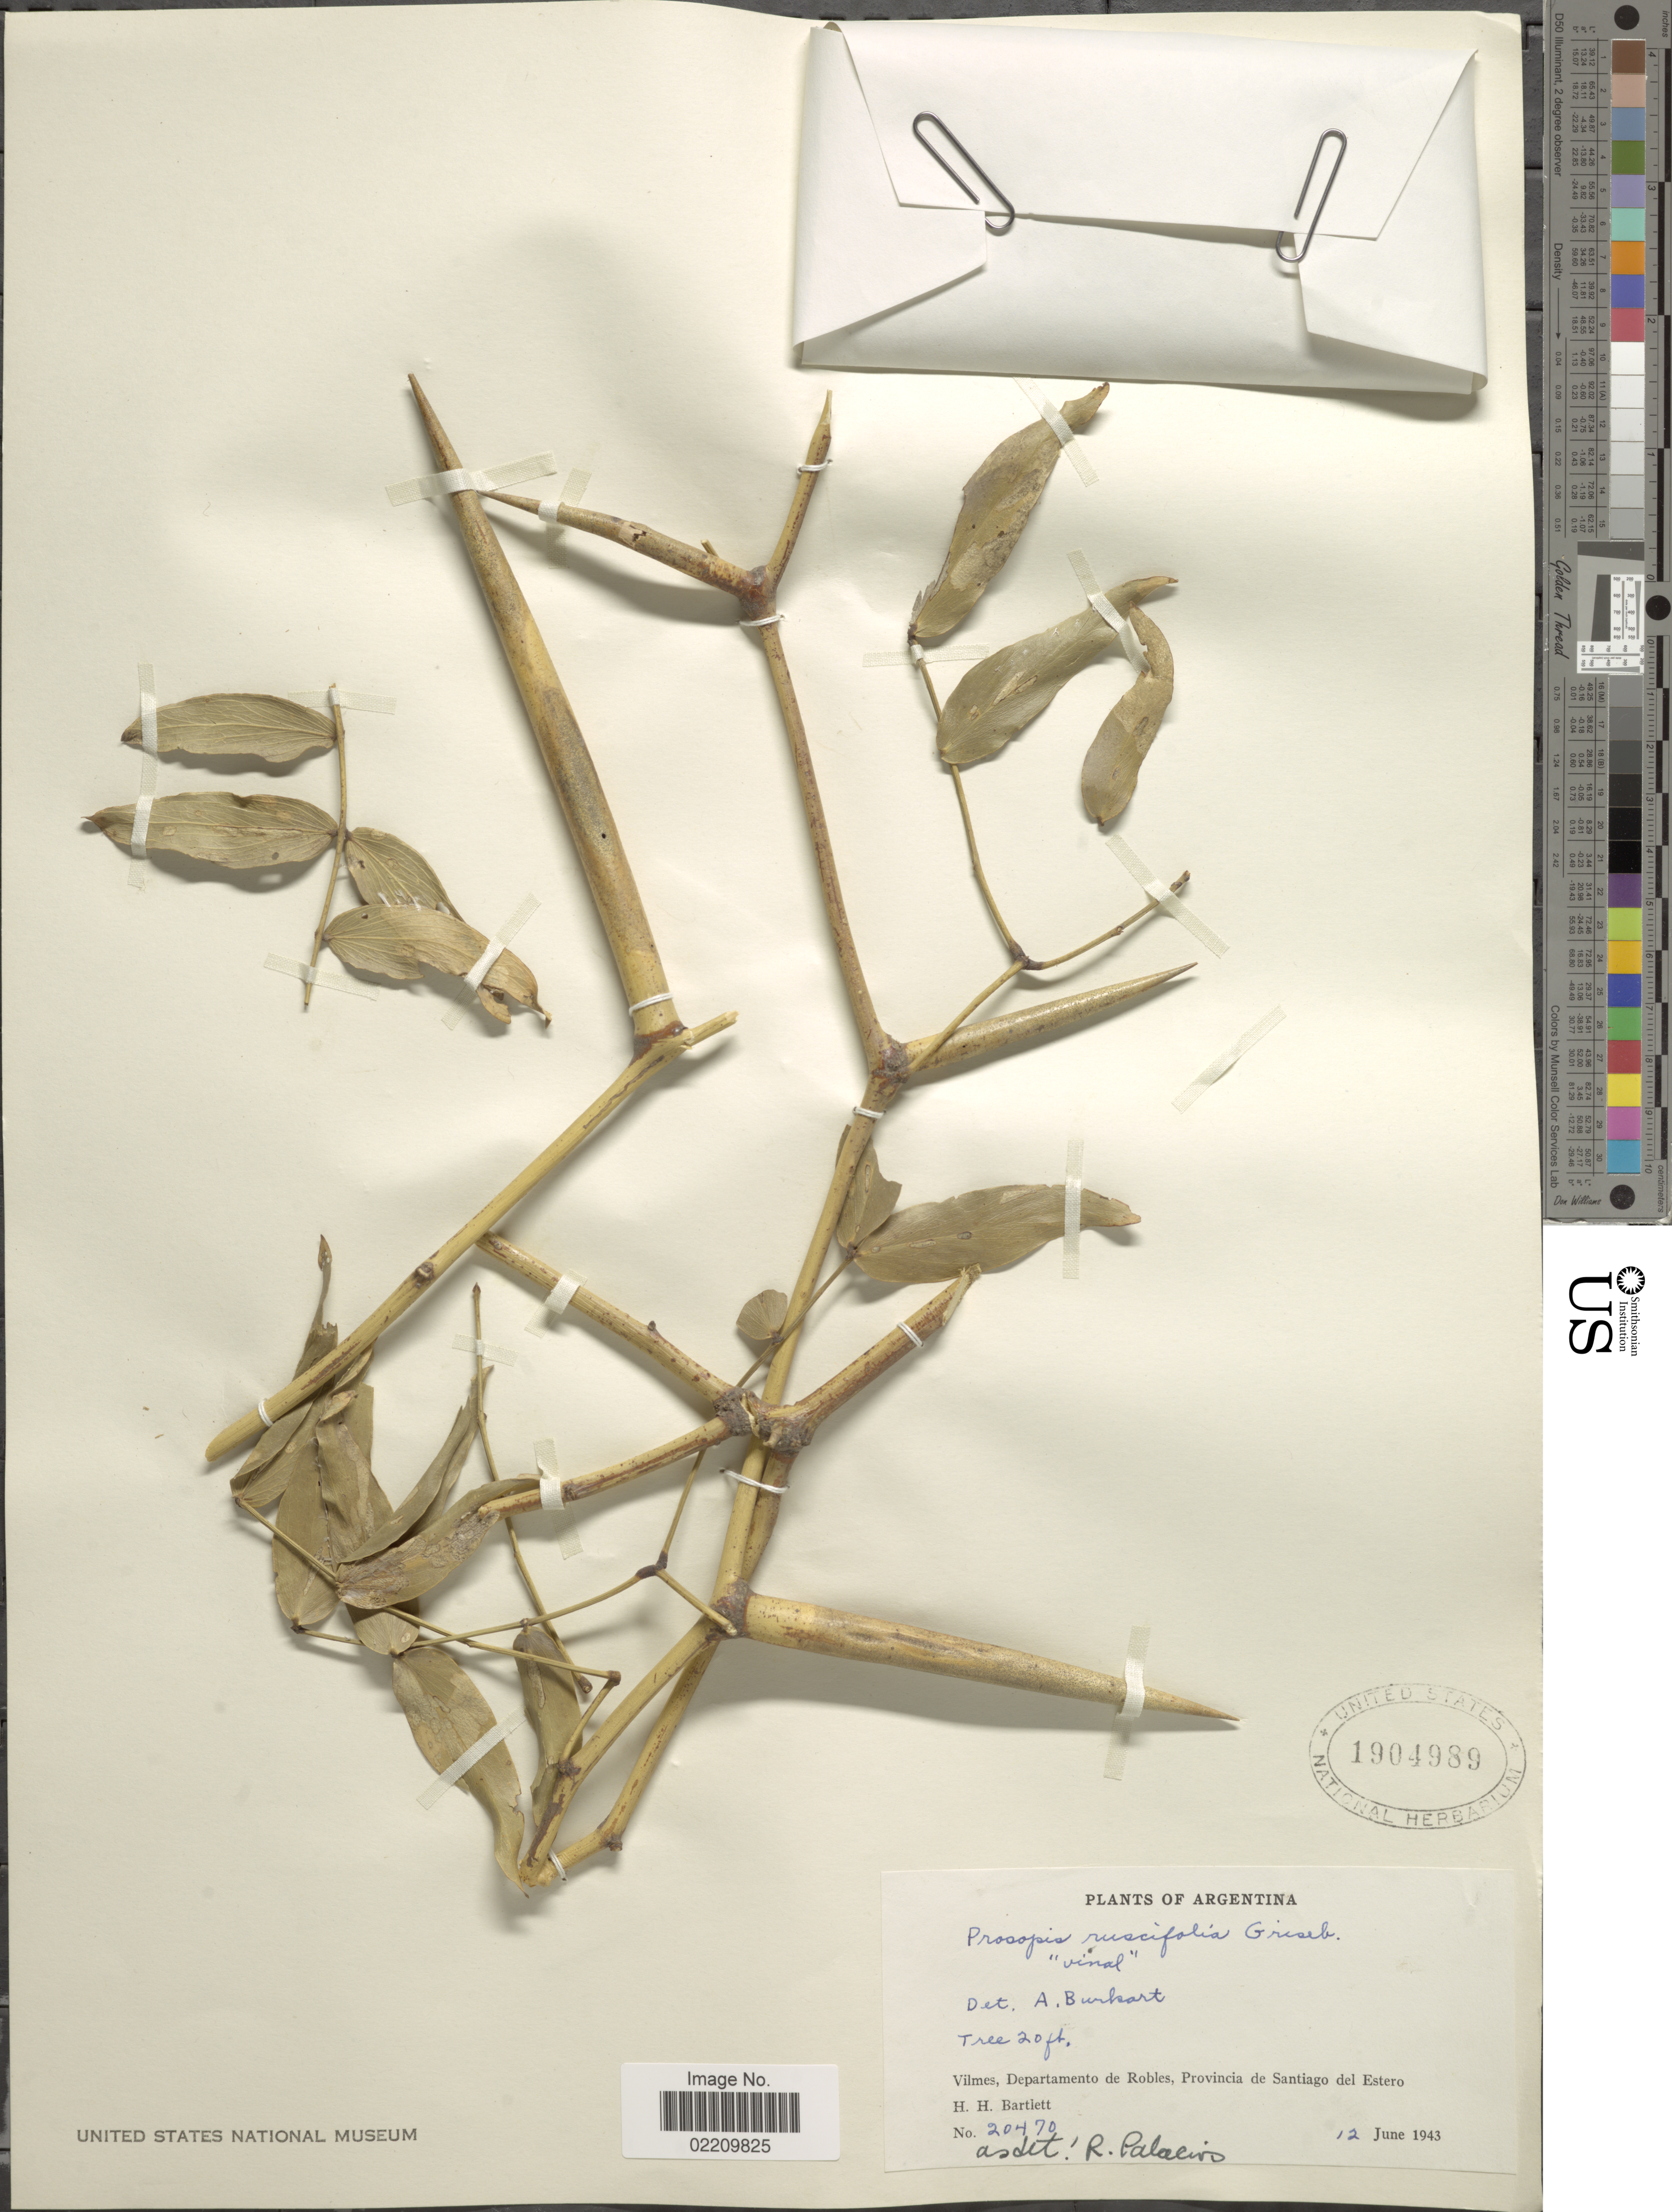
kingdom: Plantae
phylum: Tracheophyta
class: Magnoliopsida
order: Fabales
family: Fabaceae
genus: Neltuma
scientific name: Neltuma ruscifolia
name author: (Griseb.) C. E. Hughes & G.P. Lewis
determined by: Strong, Mark T., (BOT), Smithsonian Institution - National Museum of Natural History (UNITED STATES)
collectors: H. H. Bartlett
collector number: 20470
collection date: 1943-06-12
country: Argentina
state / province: Santiago del Estero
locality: Vilmes, Departamento de Robles, Provincia de Santiago del Estero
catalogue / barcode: US 1904989